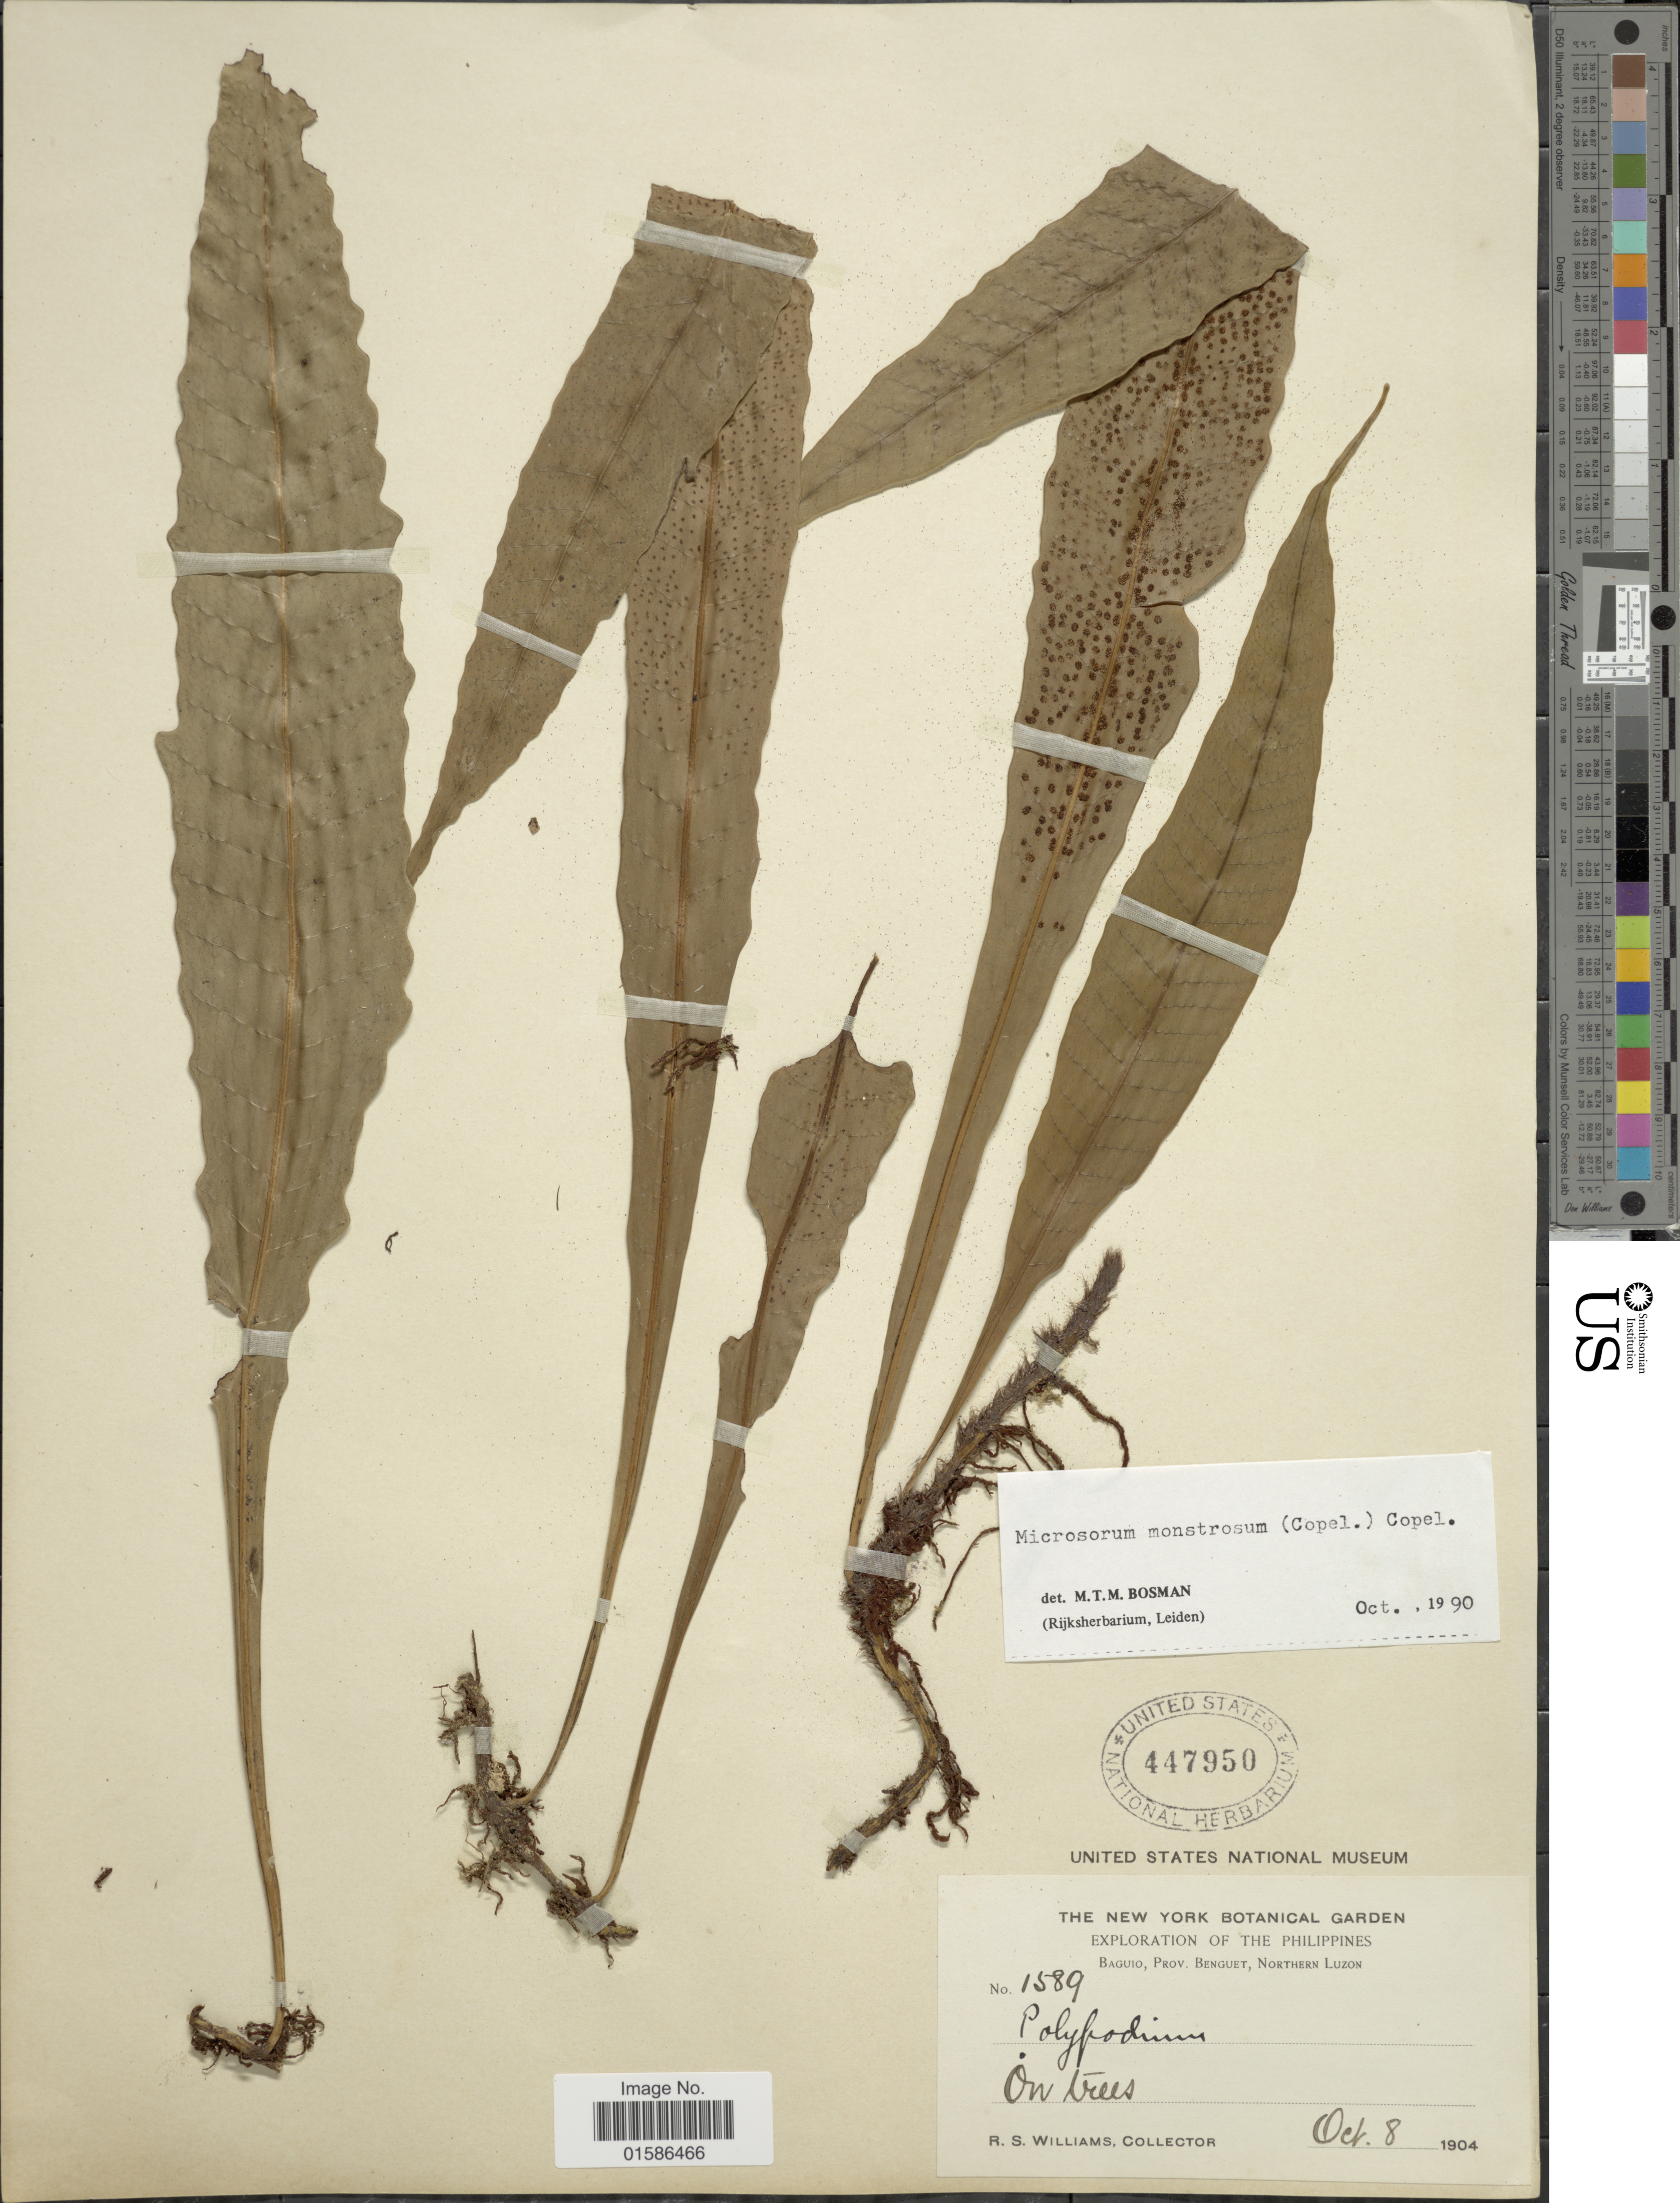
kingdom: Plantae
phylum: Tracheophyta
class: Polypodiopsida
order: Polypodiales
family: Polypodiaceae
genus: Microsorum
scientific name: Microsorum monstrosum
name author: (Copel.) Copel.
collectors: R. S. Williams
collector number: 1589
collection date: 1904-10-08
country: Philippines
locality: Baguio, Prov. Benguet, Northern Luzon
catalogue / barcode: US 447950